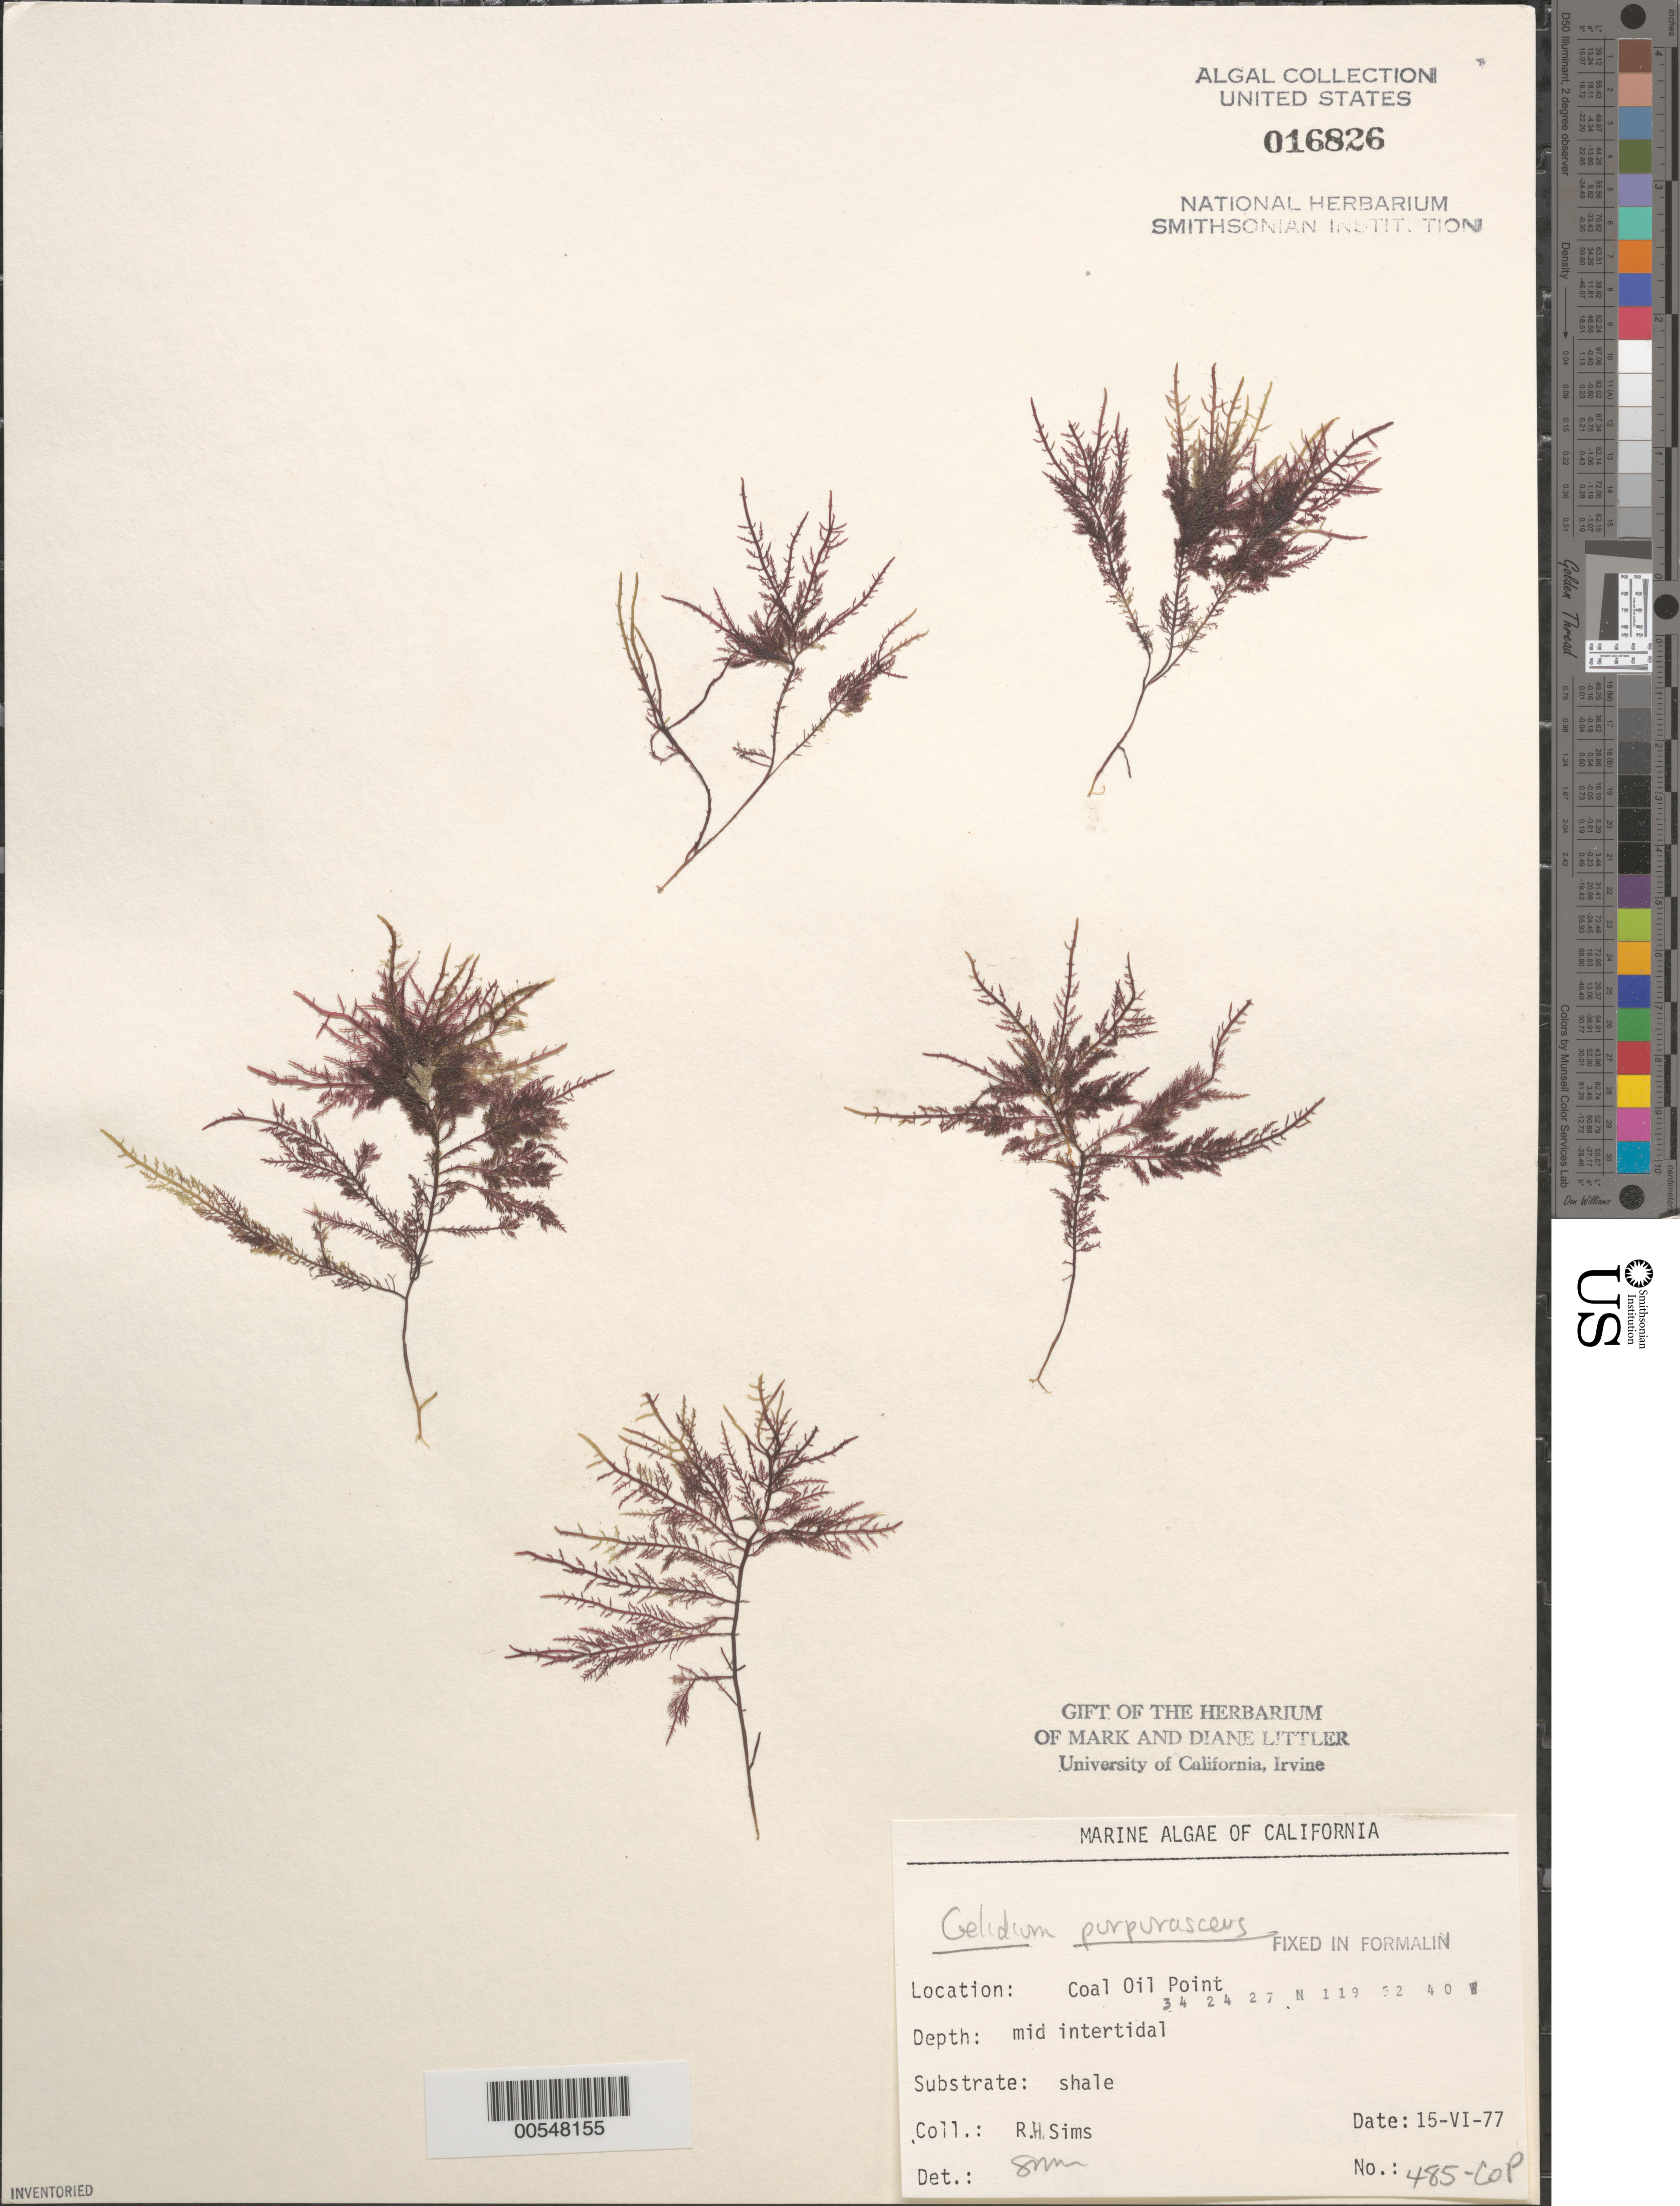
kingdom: Plantae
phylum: Rhodophyta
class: Florideophyceae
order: Gelidiales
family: Gelidiaceae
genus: Gelidium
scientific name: Gelidium purpurascens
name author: N.L. Gardner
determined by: Murray, S. N.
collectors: R. H. Sims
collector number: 485-cop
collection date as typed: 15 Jun 1977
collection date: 1977-06-15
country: United States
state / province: California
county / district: Santa Barbara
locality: Coal Oil Point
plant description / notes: BLM-SOCALBIGHT Rocky Intertidal Survey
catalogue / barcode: US 16826